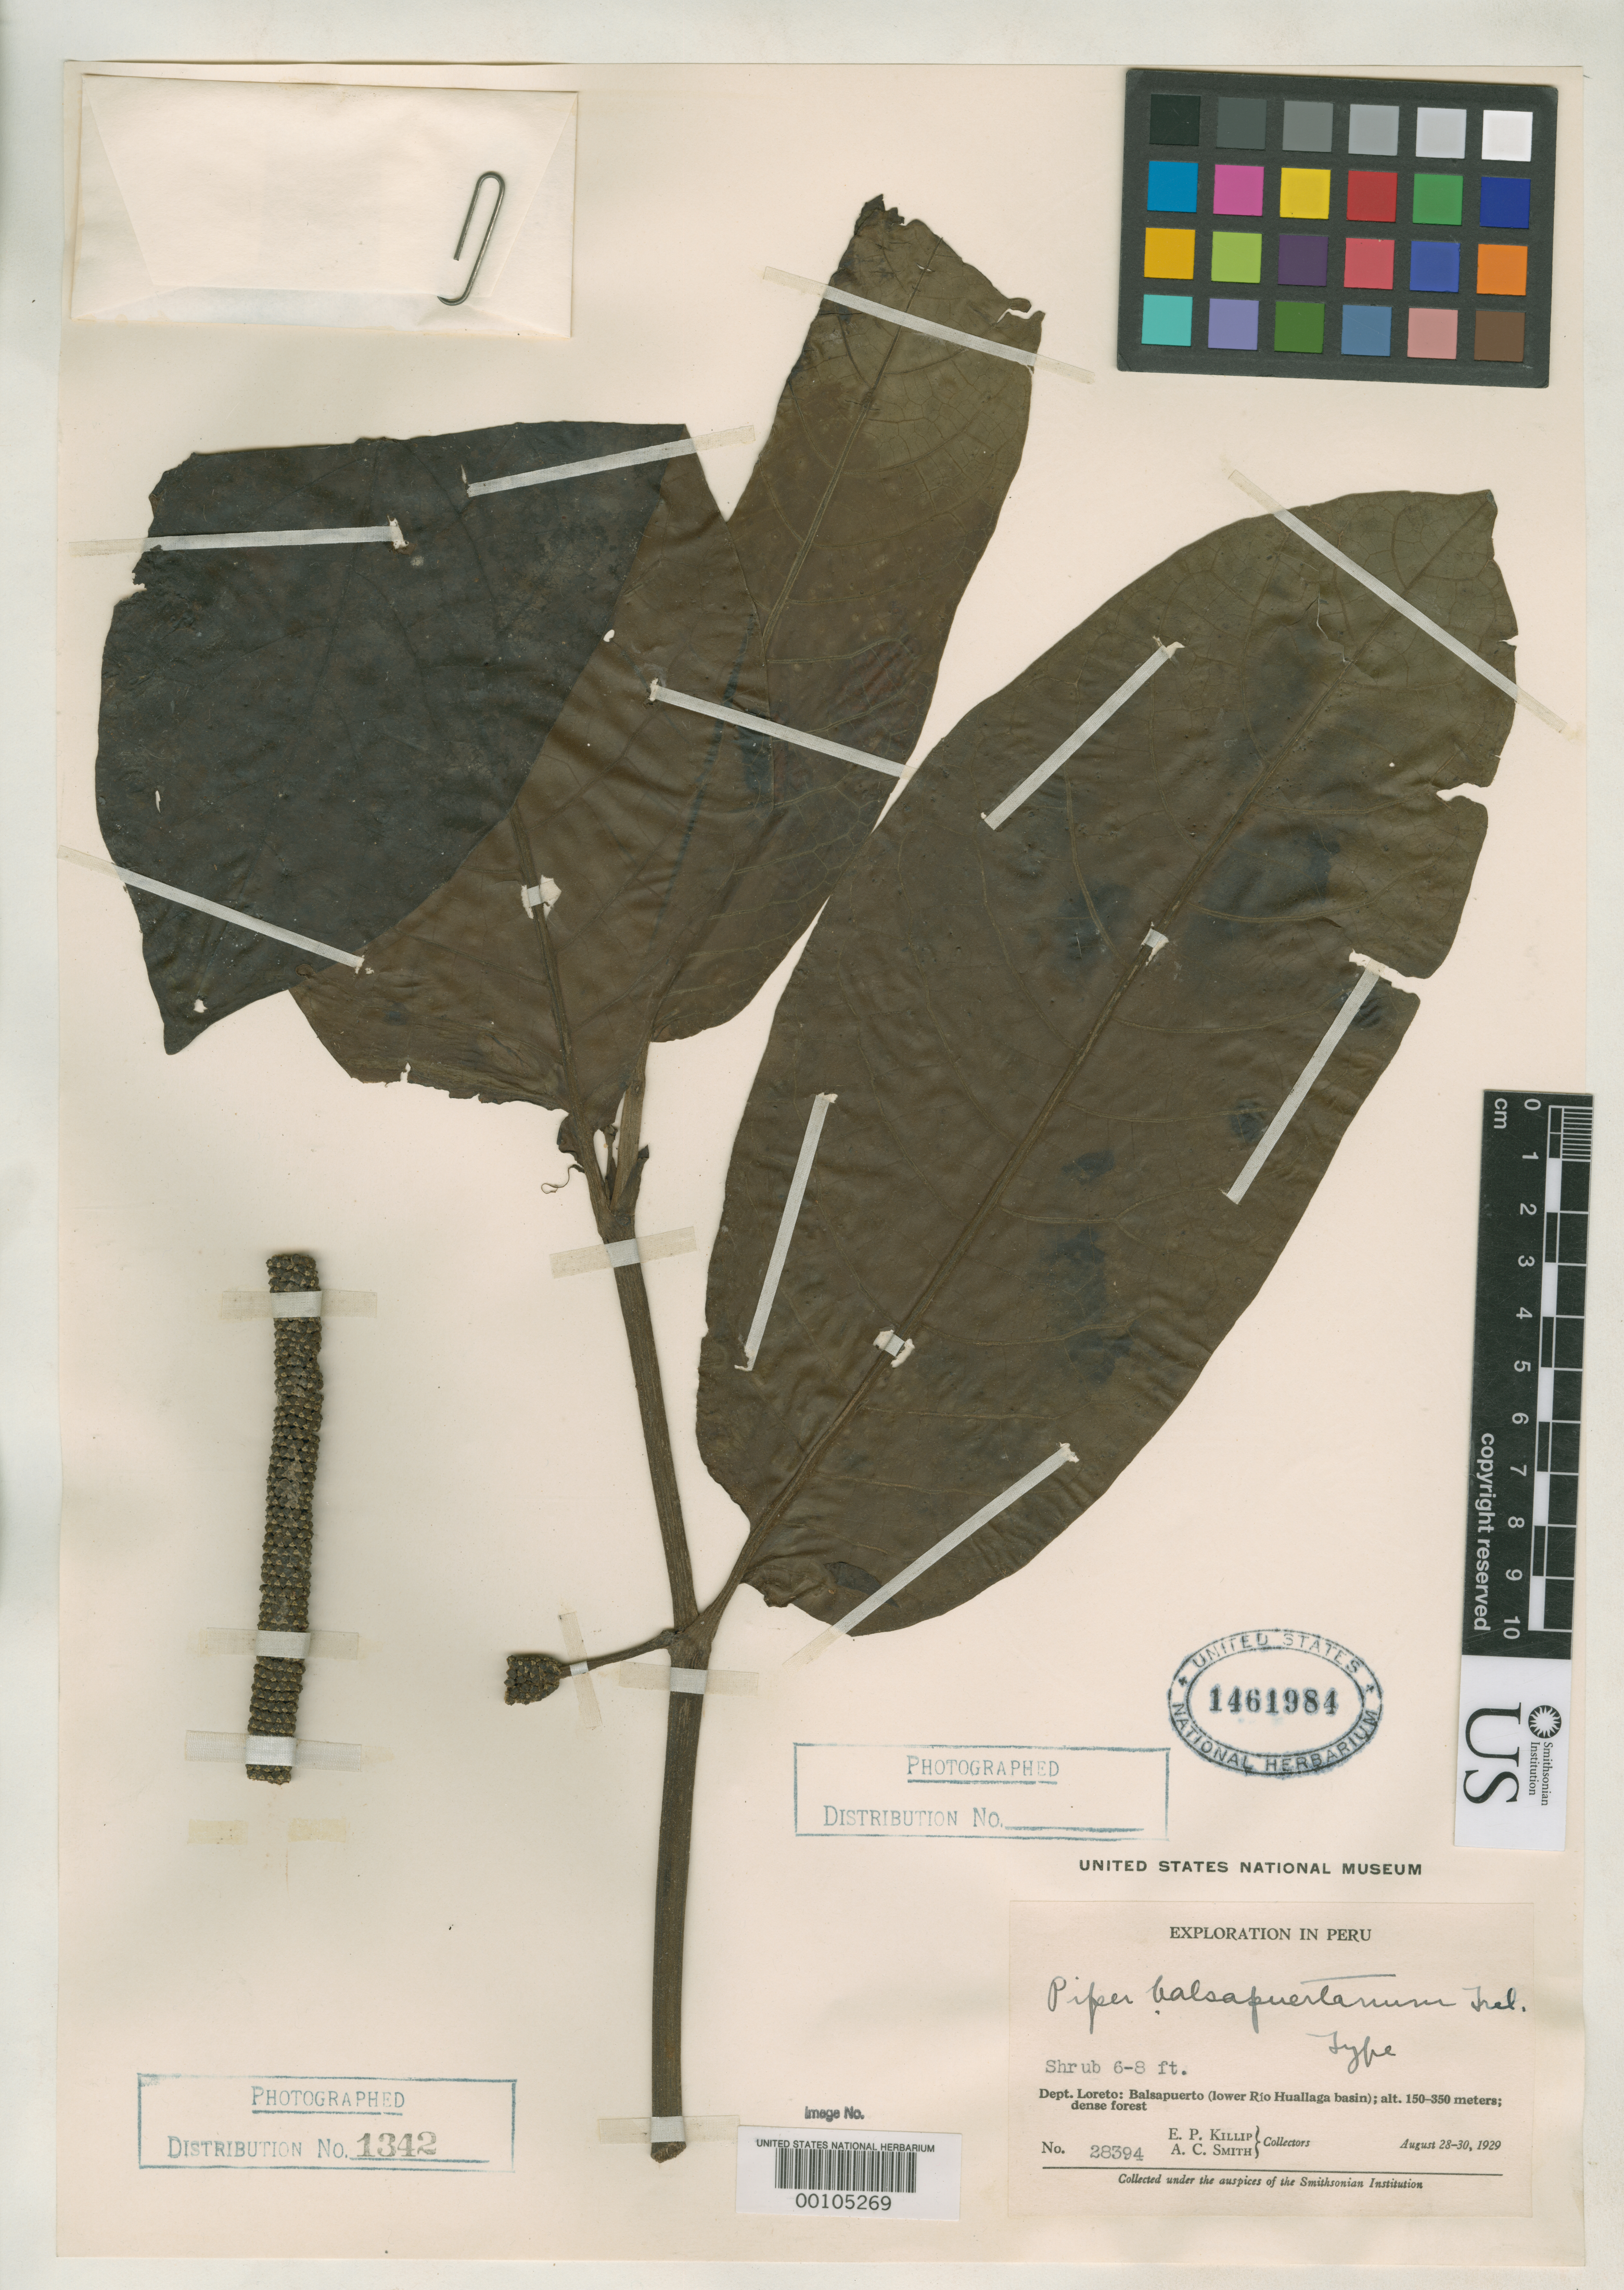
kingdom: Plantae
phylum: Tracheophyta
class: Magnoliopsida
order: Piperales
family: Piperaceae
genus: Piper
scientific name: Piper balsapuertanum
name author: Trel. in J.F. Macbr.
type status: Holotype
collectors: E. P. Killip & A. C. Smith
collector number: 28394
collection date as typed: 28 Aug 1929 to 30 Aug 1929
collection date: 1929-08-28/1929-08-30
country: Peru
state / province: Loreto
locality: Balsapuerto, lower Rio Huallaga Basin.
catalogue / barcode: US 1461984